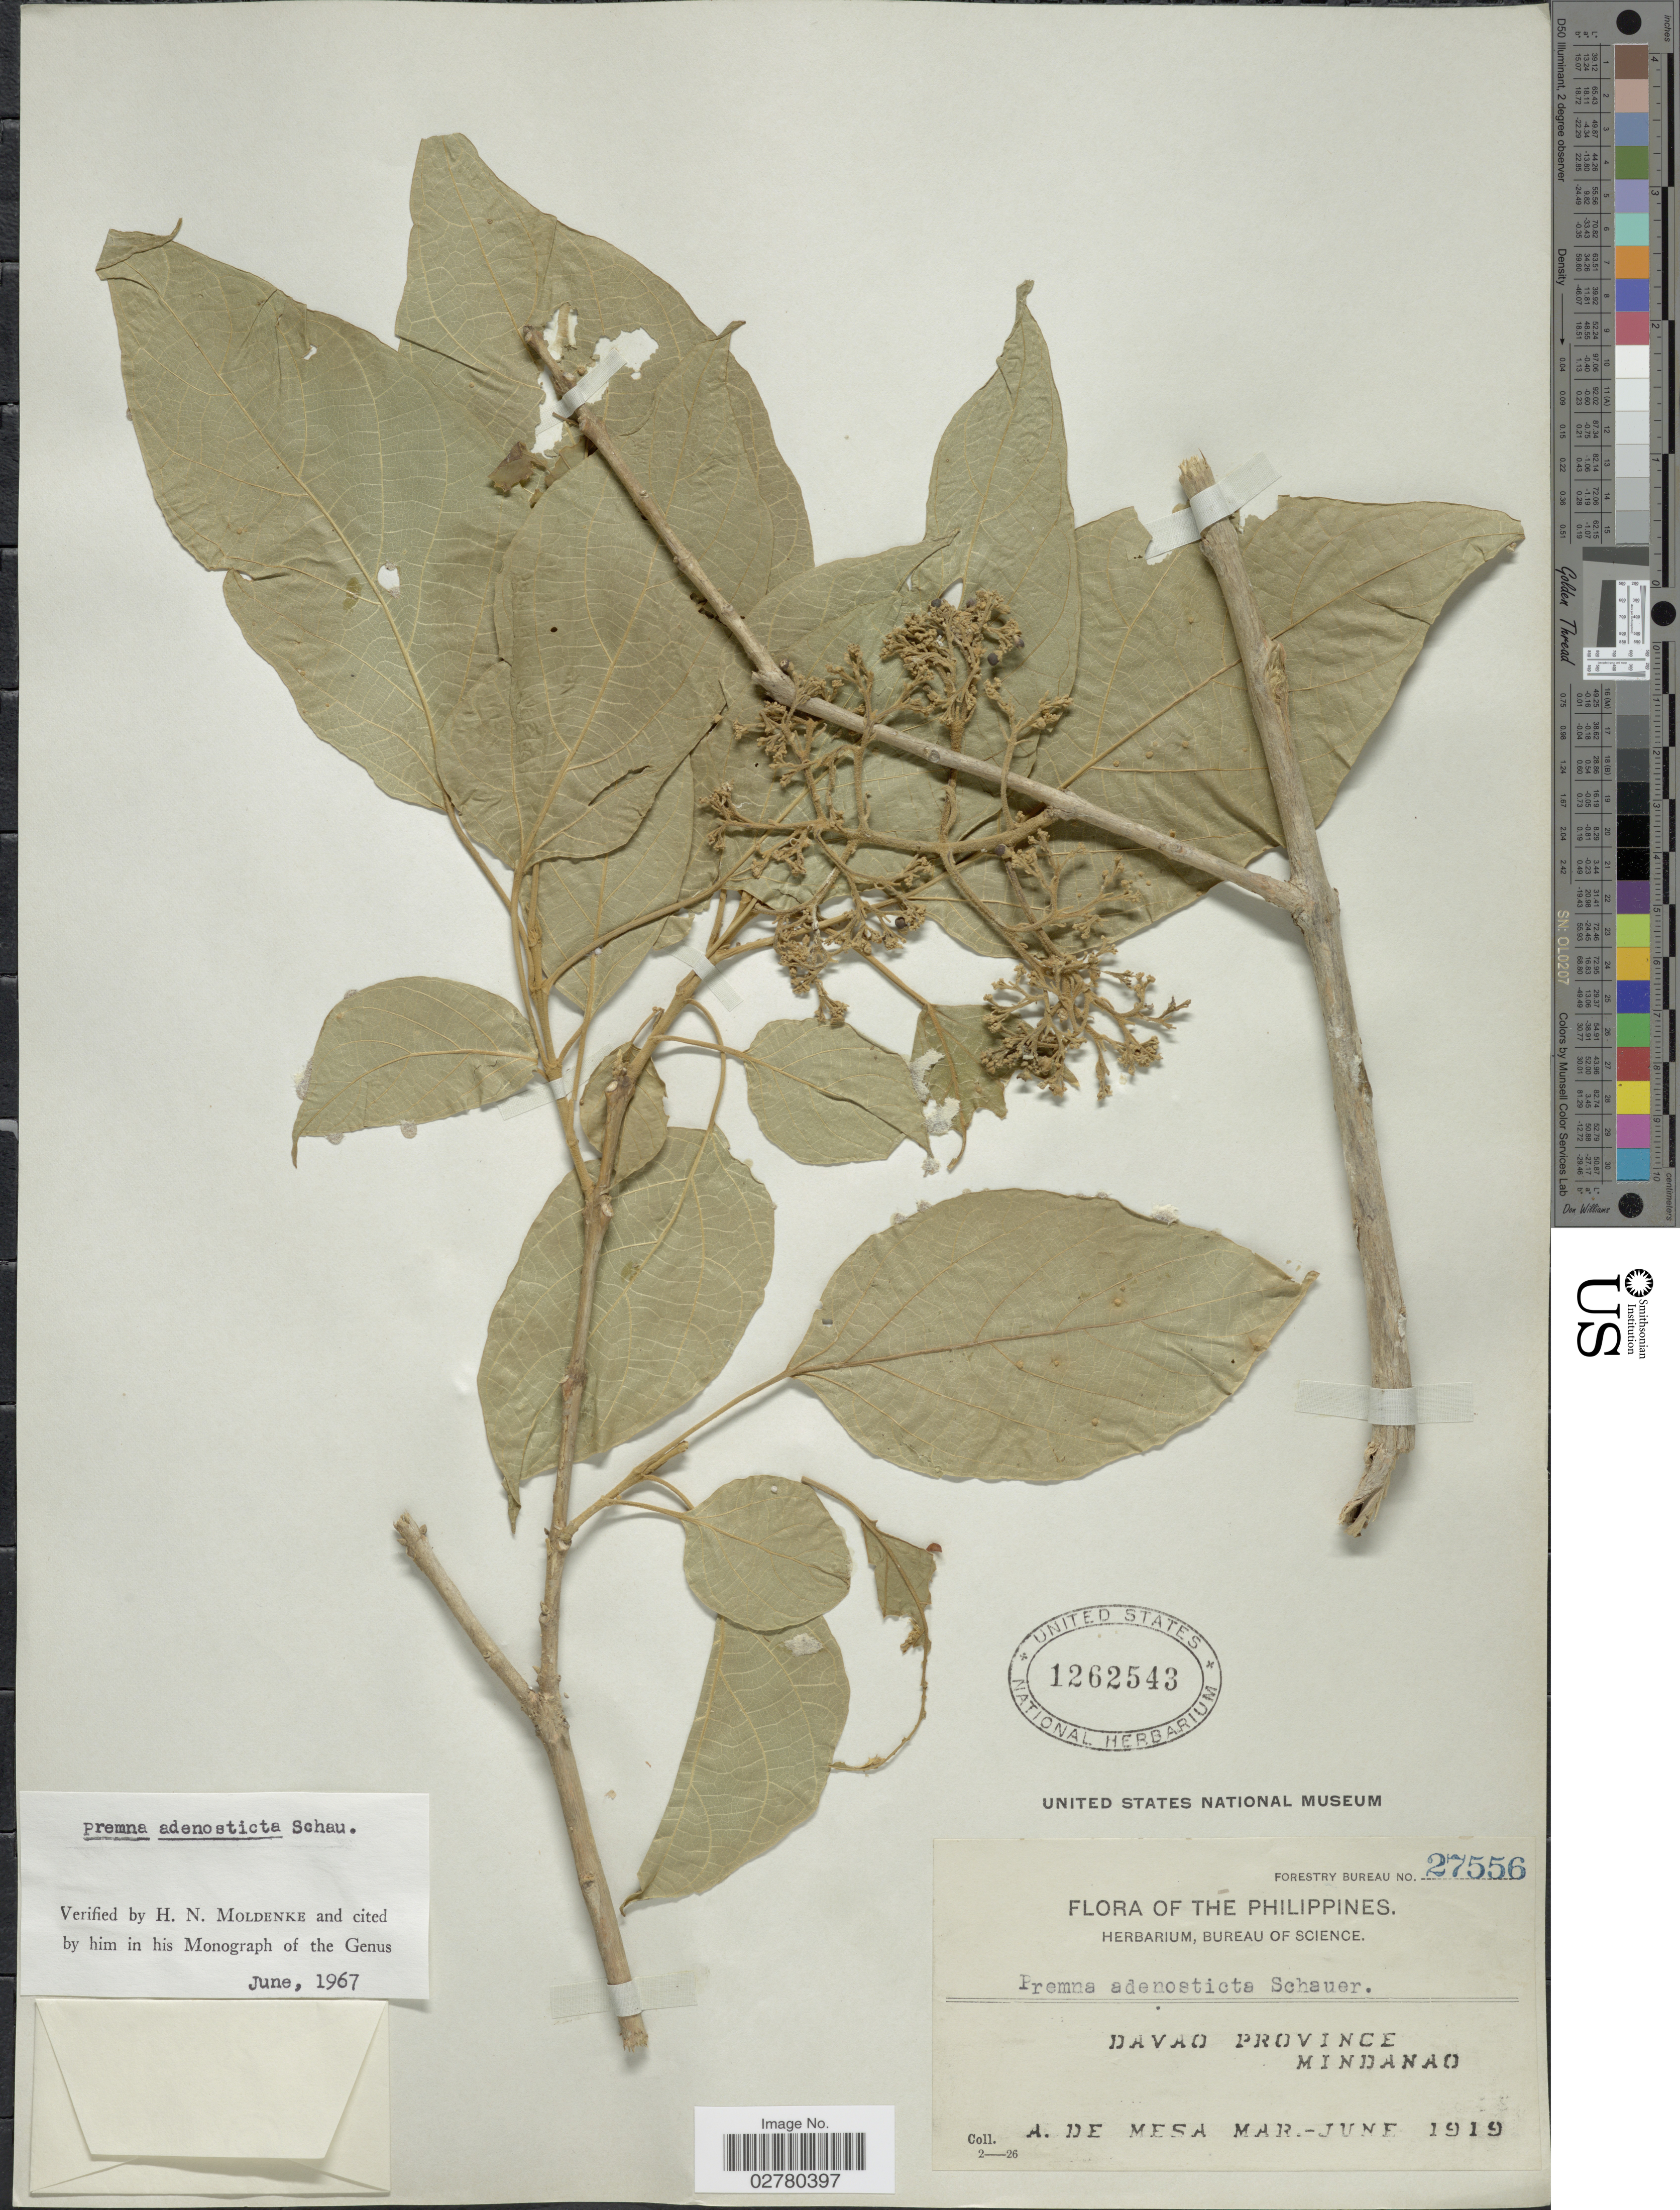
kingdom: Plantae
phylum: Tracheophyta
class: Magnoliopsida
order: Lamiales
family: Lamiaceae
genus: Premna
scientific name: Premna adenosticta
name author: Schauer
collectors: A. De Mesa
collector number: Forestry Bureau 27556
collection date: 1919-03/1919-06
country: Philippines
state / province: Davao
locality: Davao Province, Mindanao.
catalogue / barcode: US 1262543